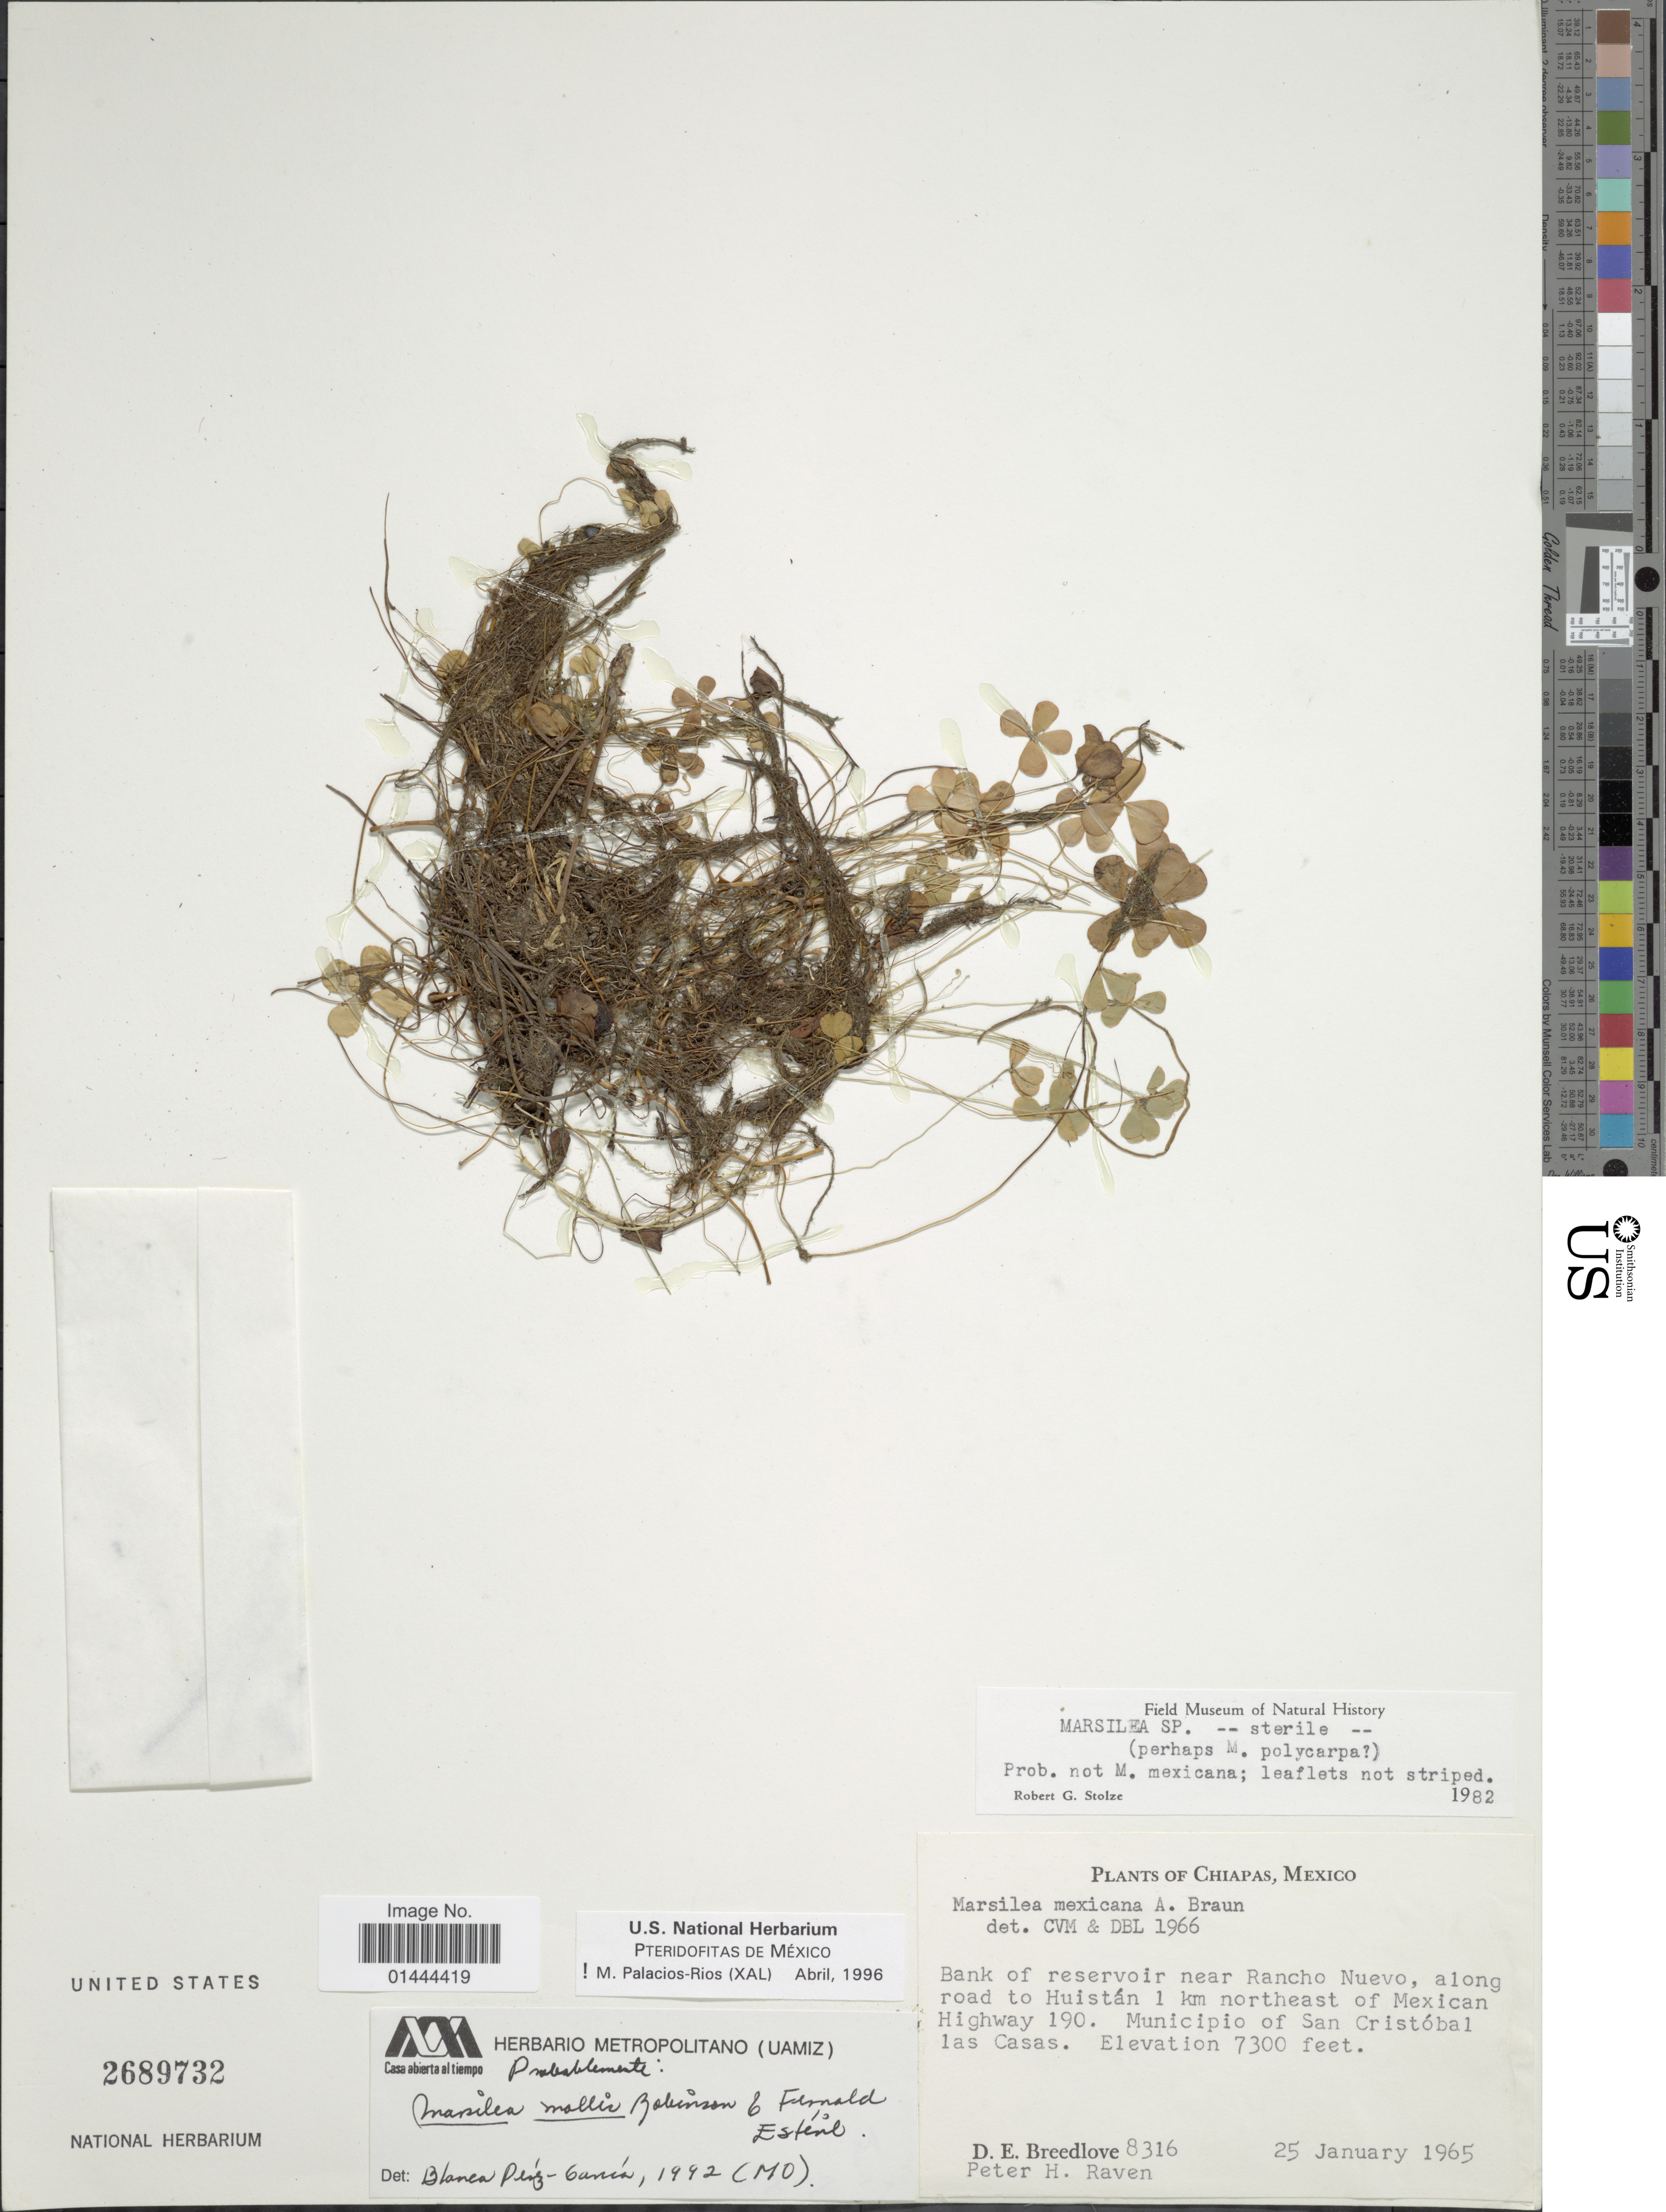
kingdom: Plantae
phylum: Tracheophyta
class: Polypodiopsida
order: Salviniales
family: Marsileaceae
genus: Marsilea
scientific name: Marsilea mollis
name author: B.L. Rob. & Fernald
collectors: D. E. Breedlove & P. Raven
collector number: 8316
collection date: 1965-01-25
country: Mexico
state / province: Chiapas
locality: Bank of reservoir near Rancho Nuevo, along road to Huistán 1 km northeast of Mexican Highway 190, municipio of San Cristóbal las Casas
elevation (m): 2225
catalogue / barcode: US 2689732